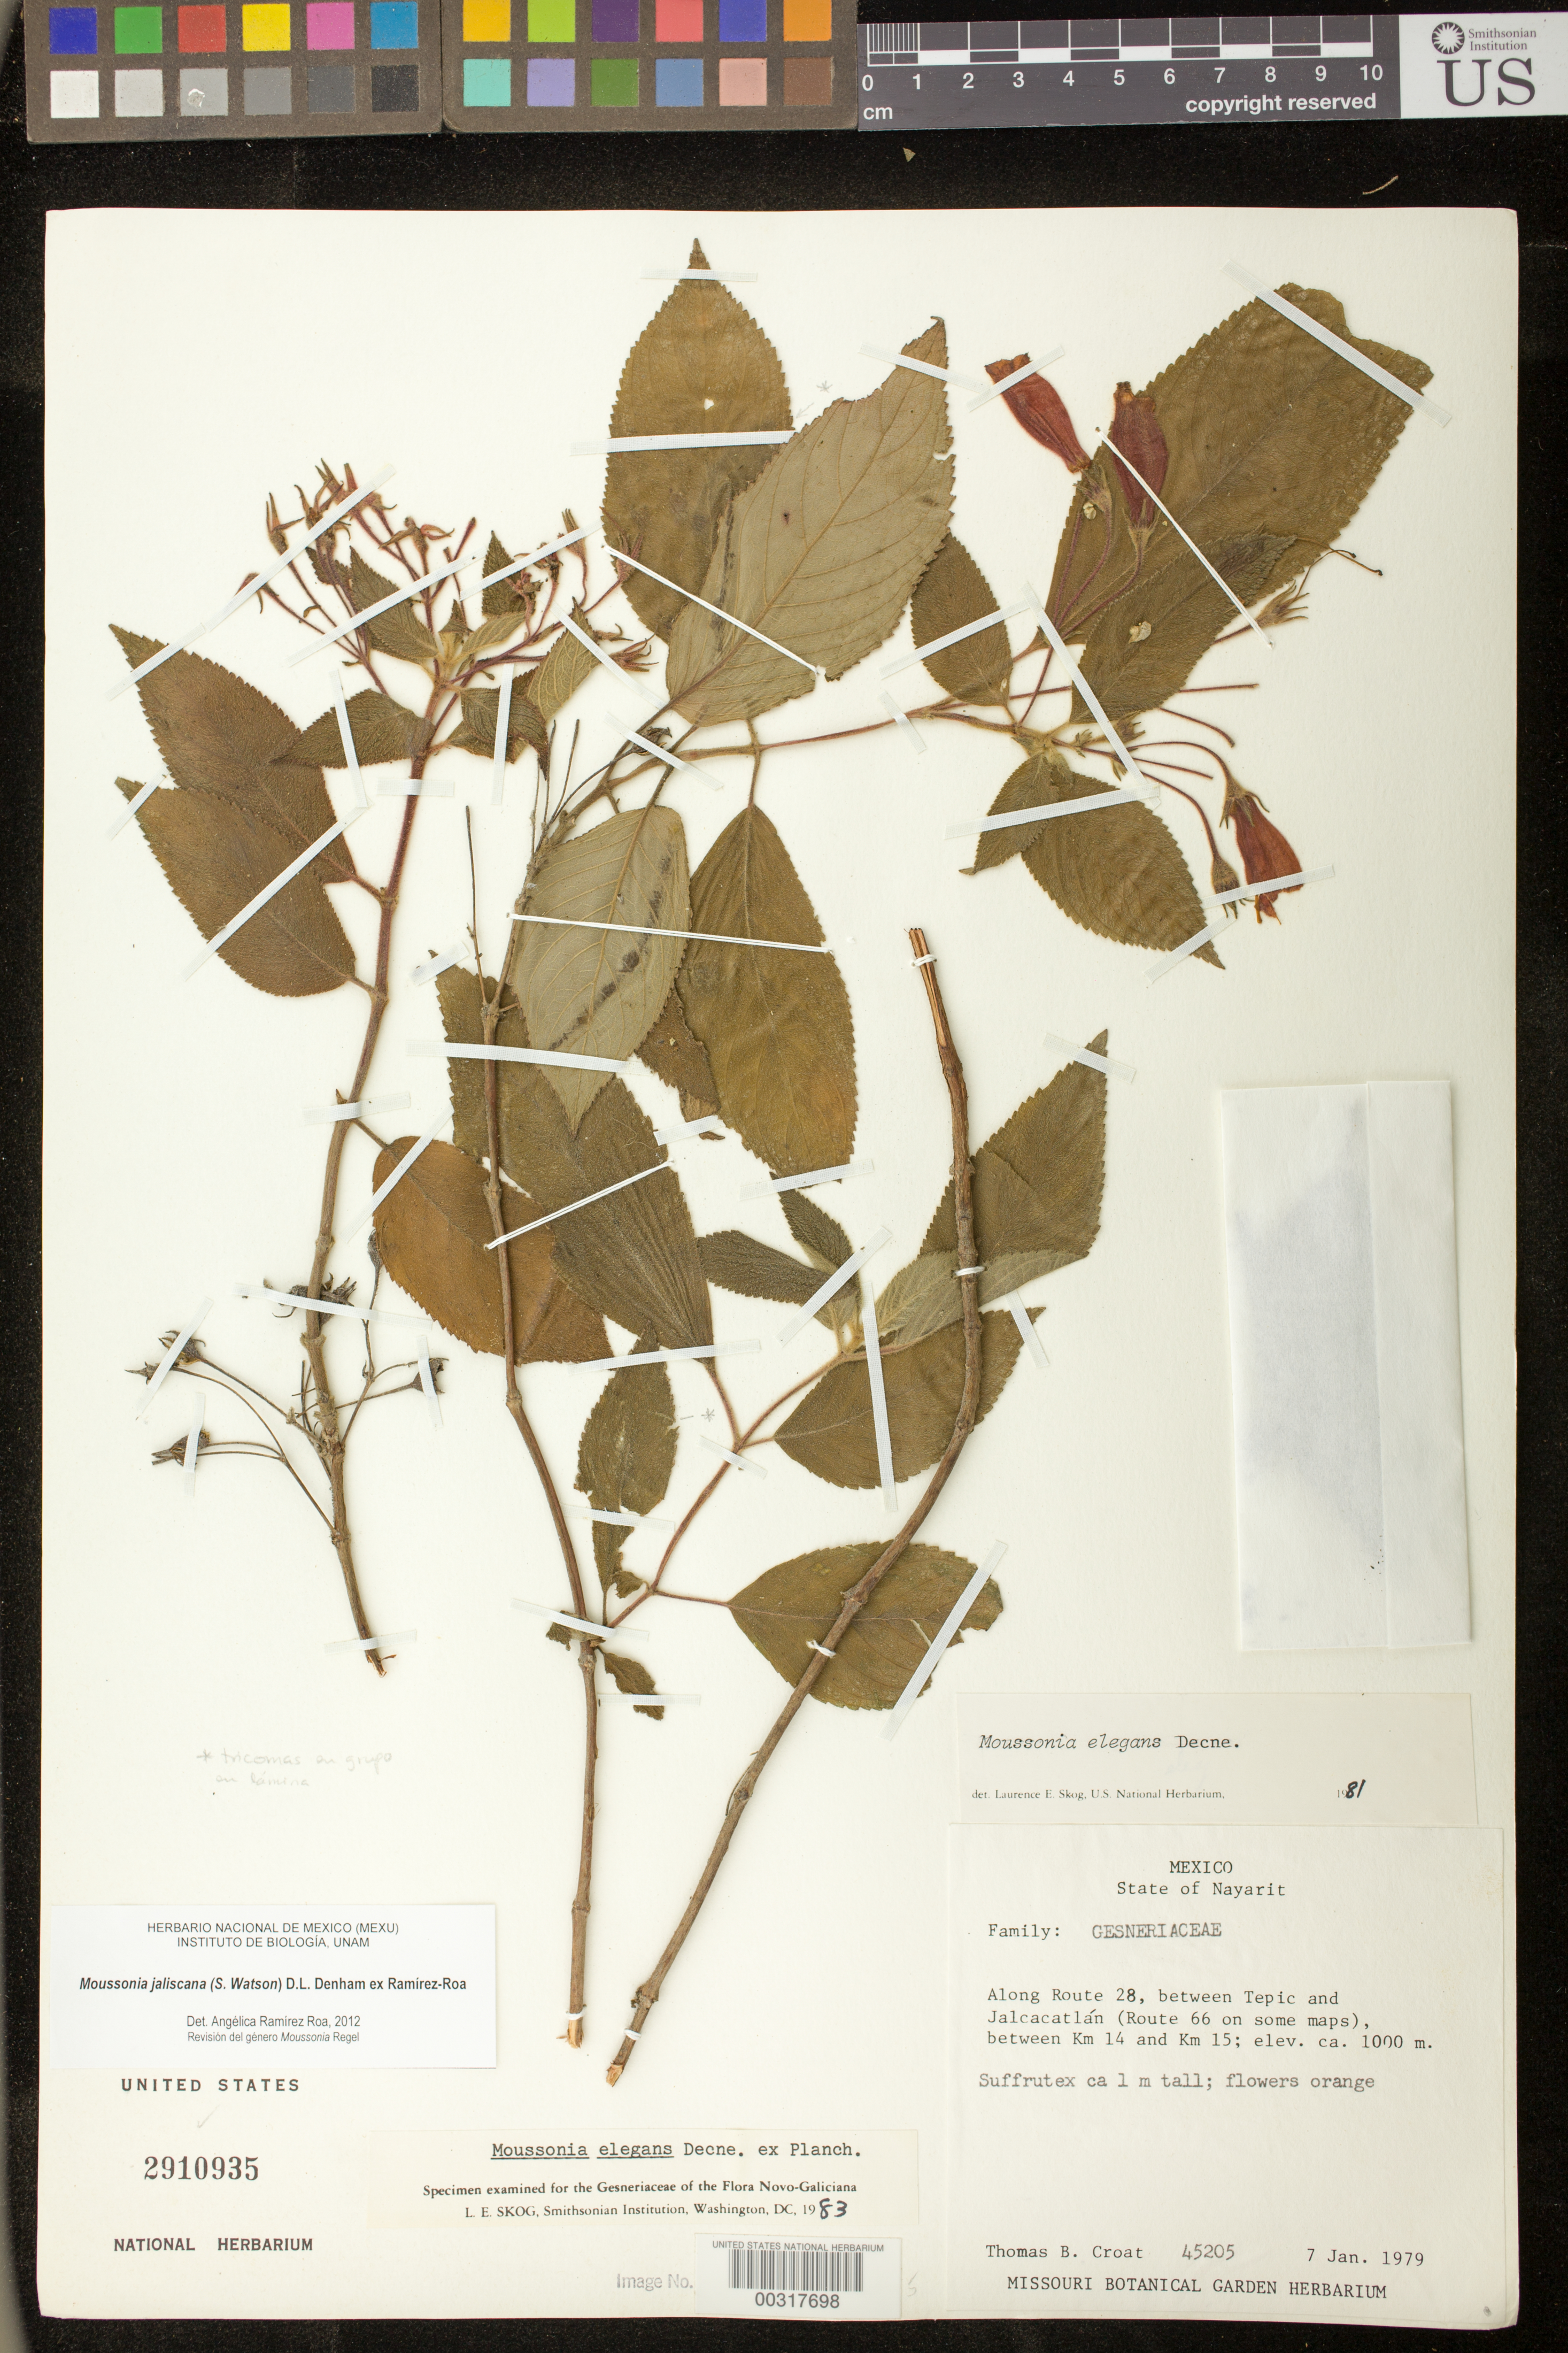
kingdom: Plantae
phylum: Tracheophyta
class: Magnoliopsida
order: Lamiales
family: Gesneriaceae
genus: Moussonia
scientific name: Moussonia jaliscana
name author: (S. Watson) D.L. Denham ex Ram.-Roa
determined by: Ramírez-Roa, A.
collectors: T. B. Croat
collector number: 45205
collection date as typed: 07 Jan 1979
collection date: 1979-01-07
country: Mexico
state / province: Nayarit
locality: Along route 28, between Tepic and Jalcacatlan (route 66 on some maps), between km 14 and km15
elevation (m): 1000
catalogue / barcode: US 2910935